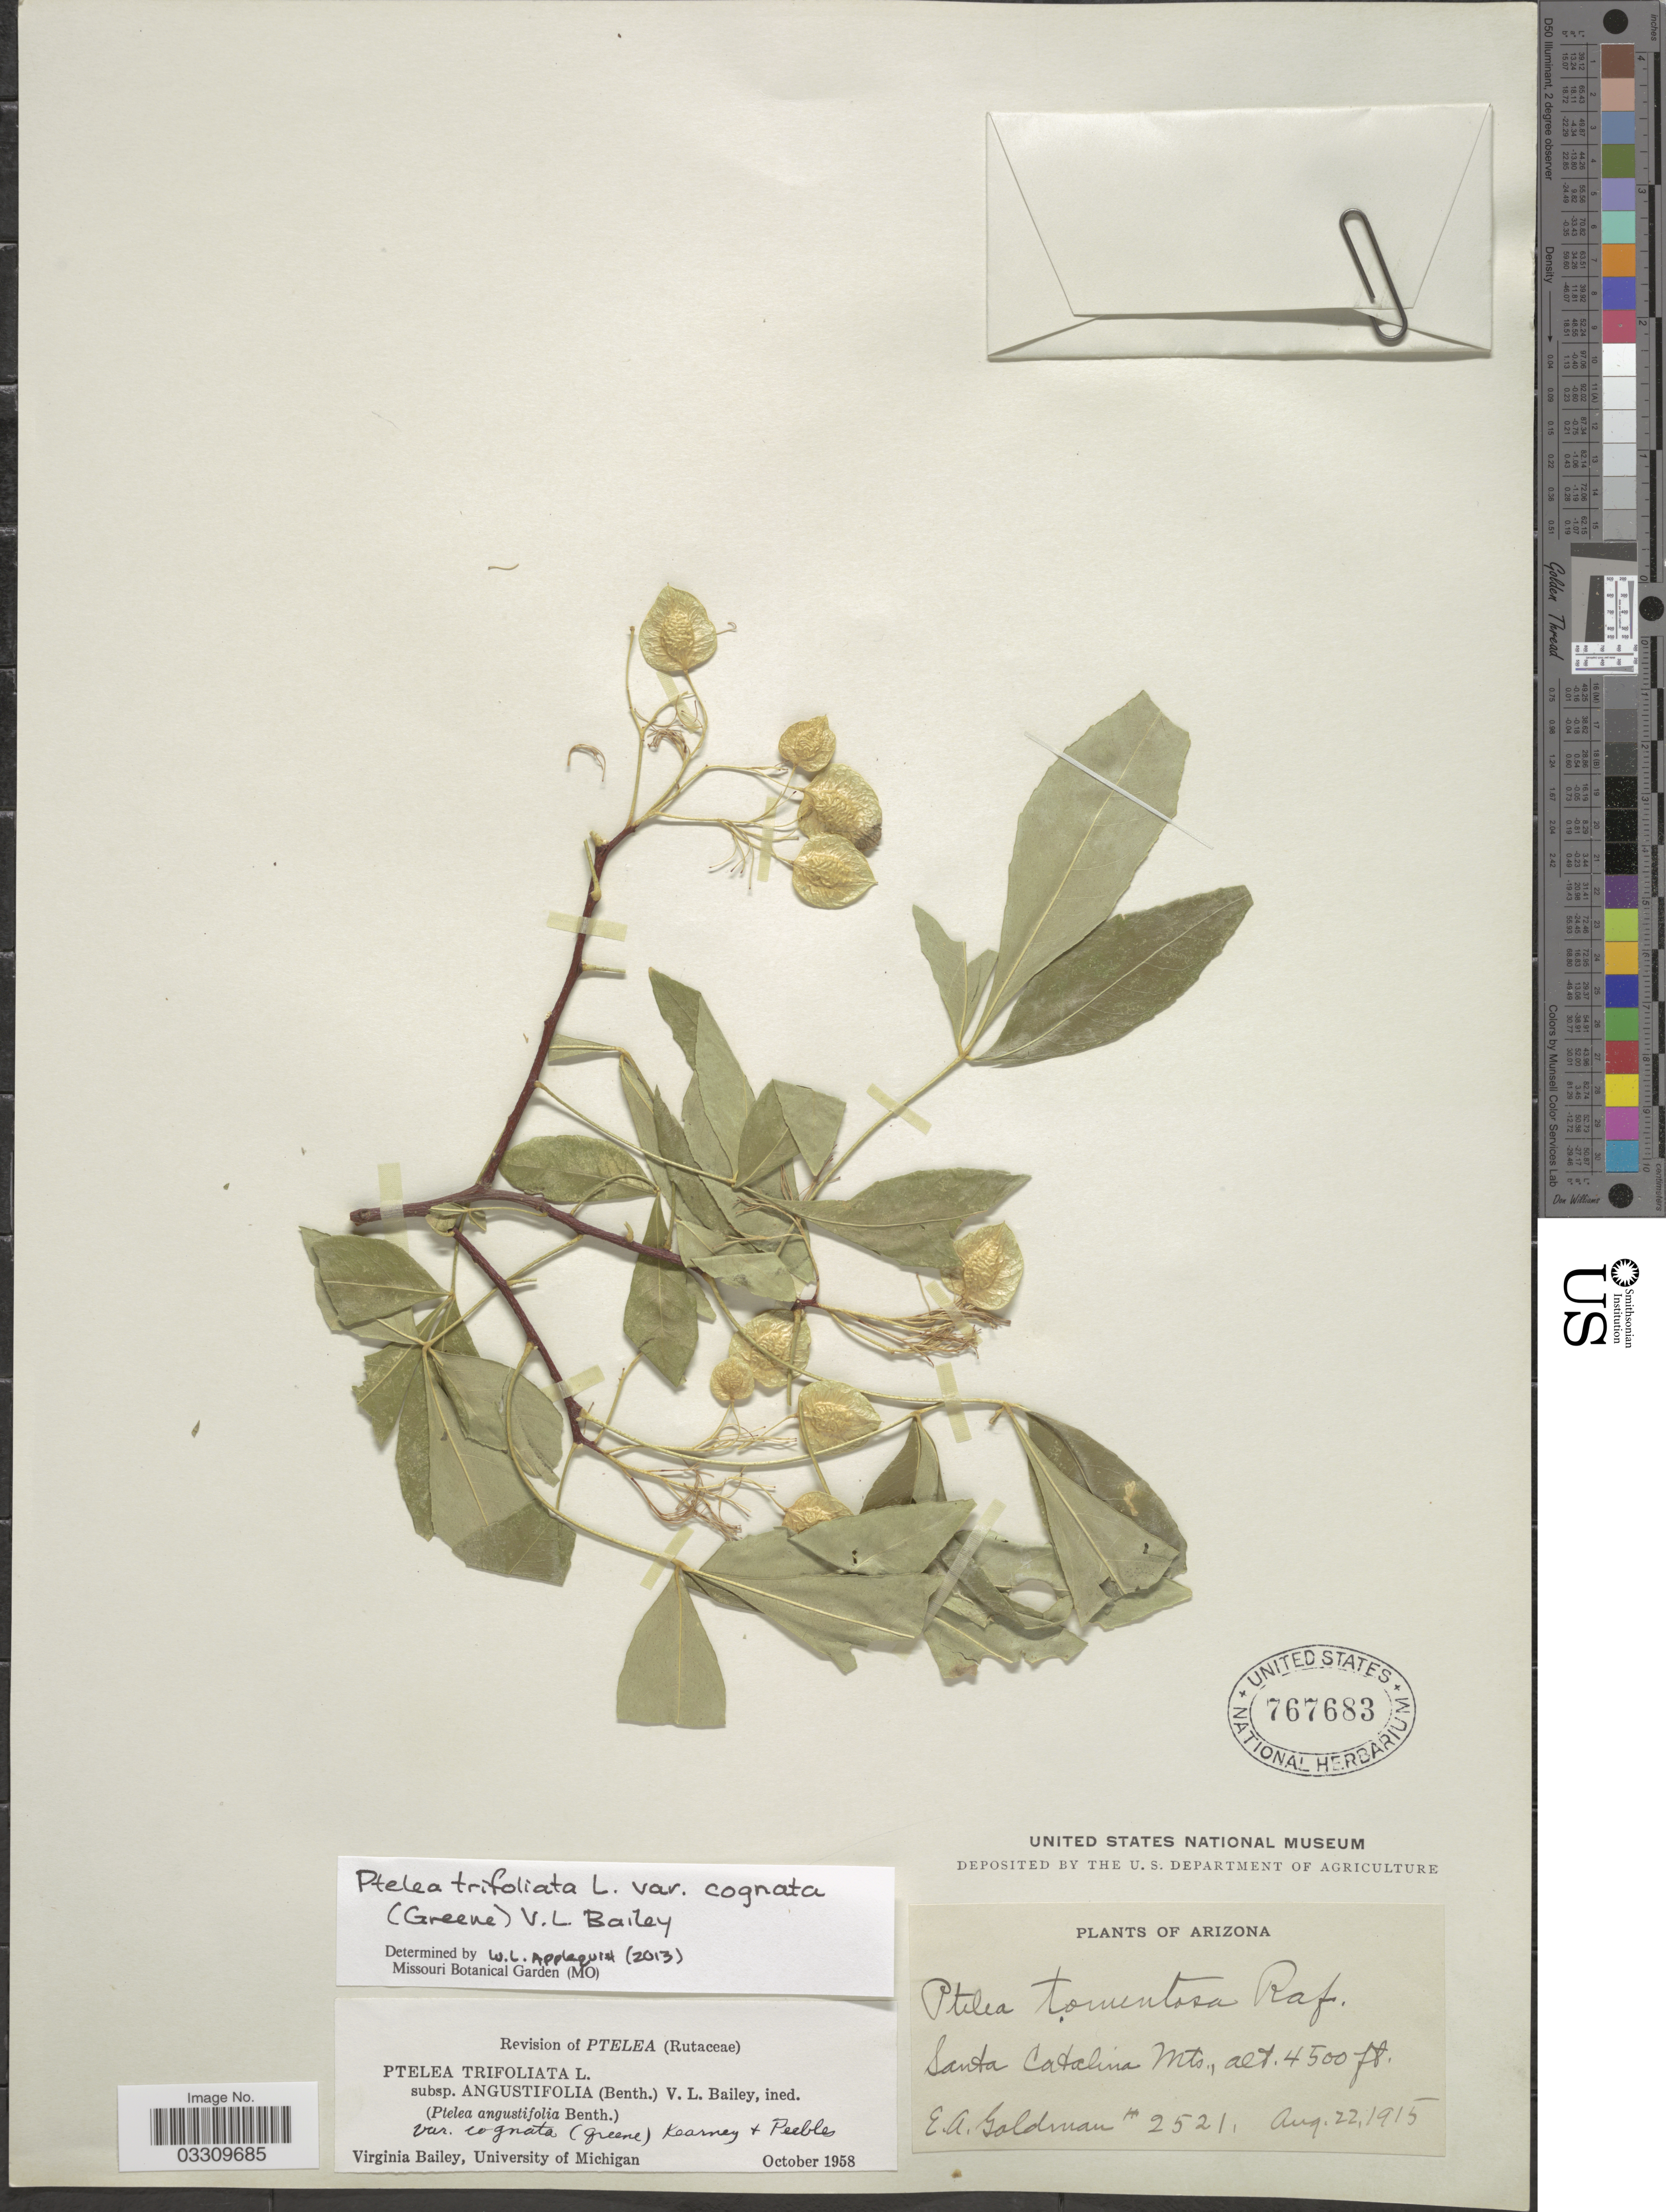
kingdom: Plantae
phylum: Tracheophyta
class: Magnoliopsida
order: Sapindales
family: Rutaceae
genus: Ptelea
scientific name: Ptelea trifoliata var. cognata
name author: (Greene) V. L. Bailey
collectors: E. A. Goldman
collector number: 2521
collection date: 1915-08-22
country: United States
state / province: Arizona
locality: Santa Catalina Mts.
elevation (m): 1372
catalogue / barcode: US 767683